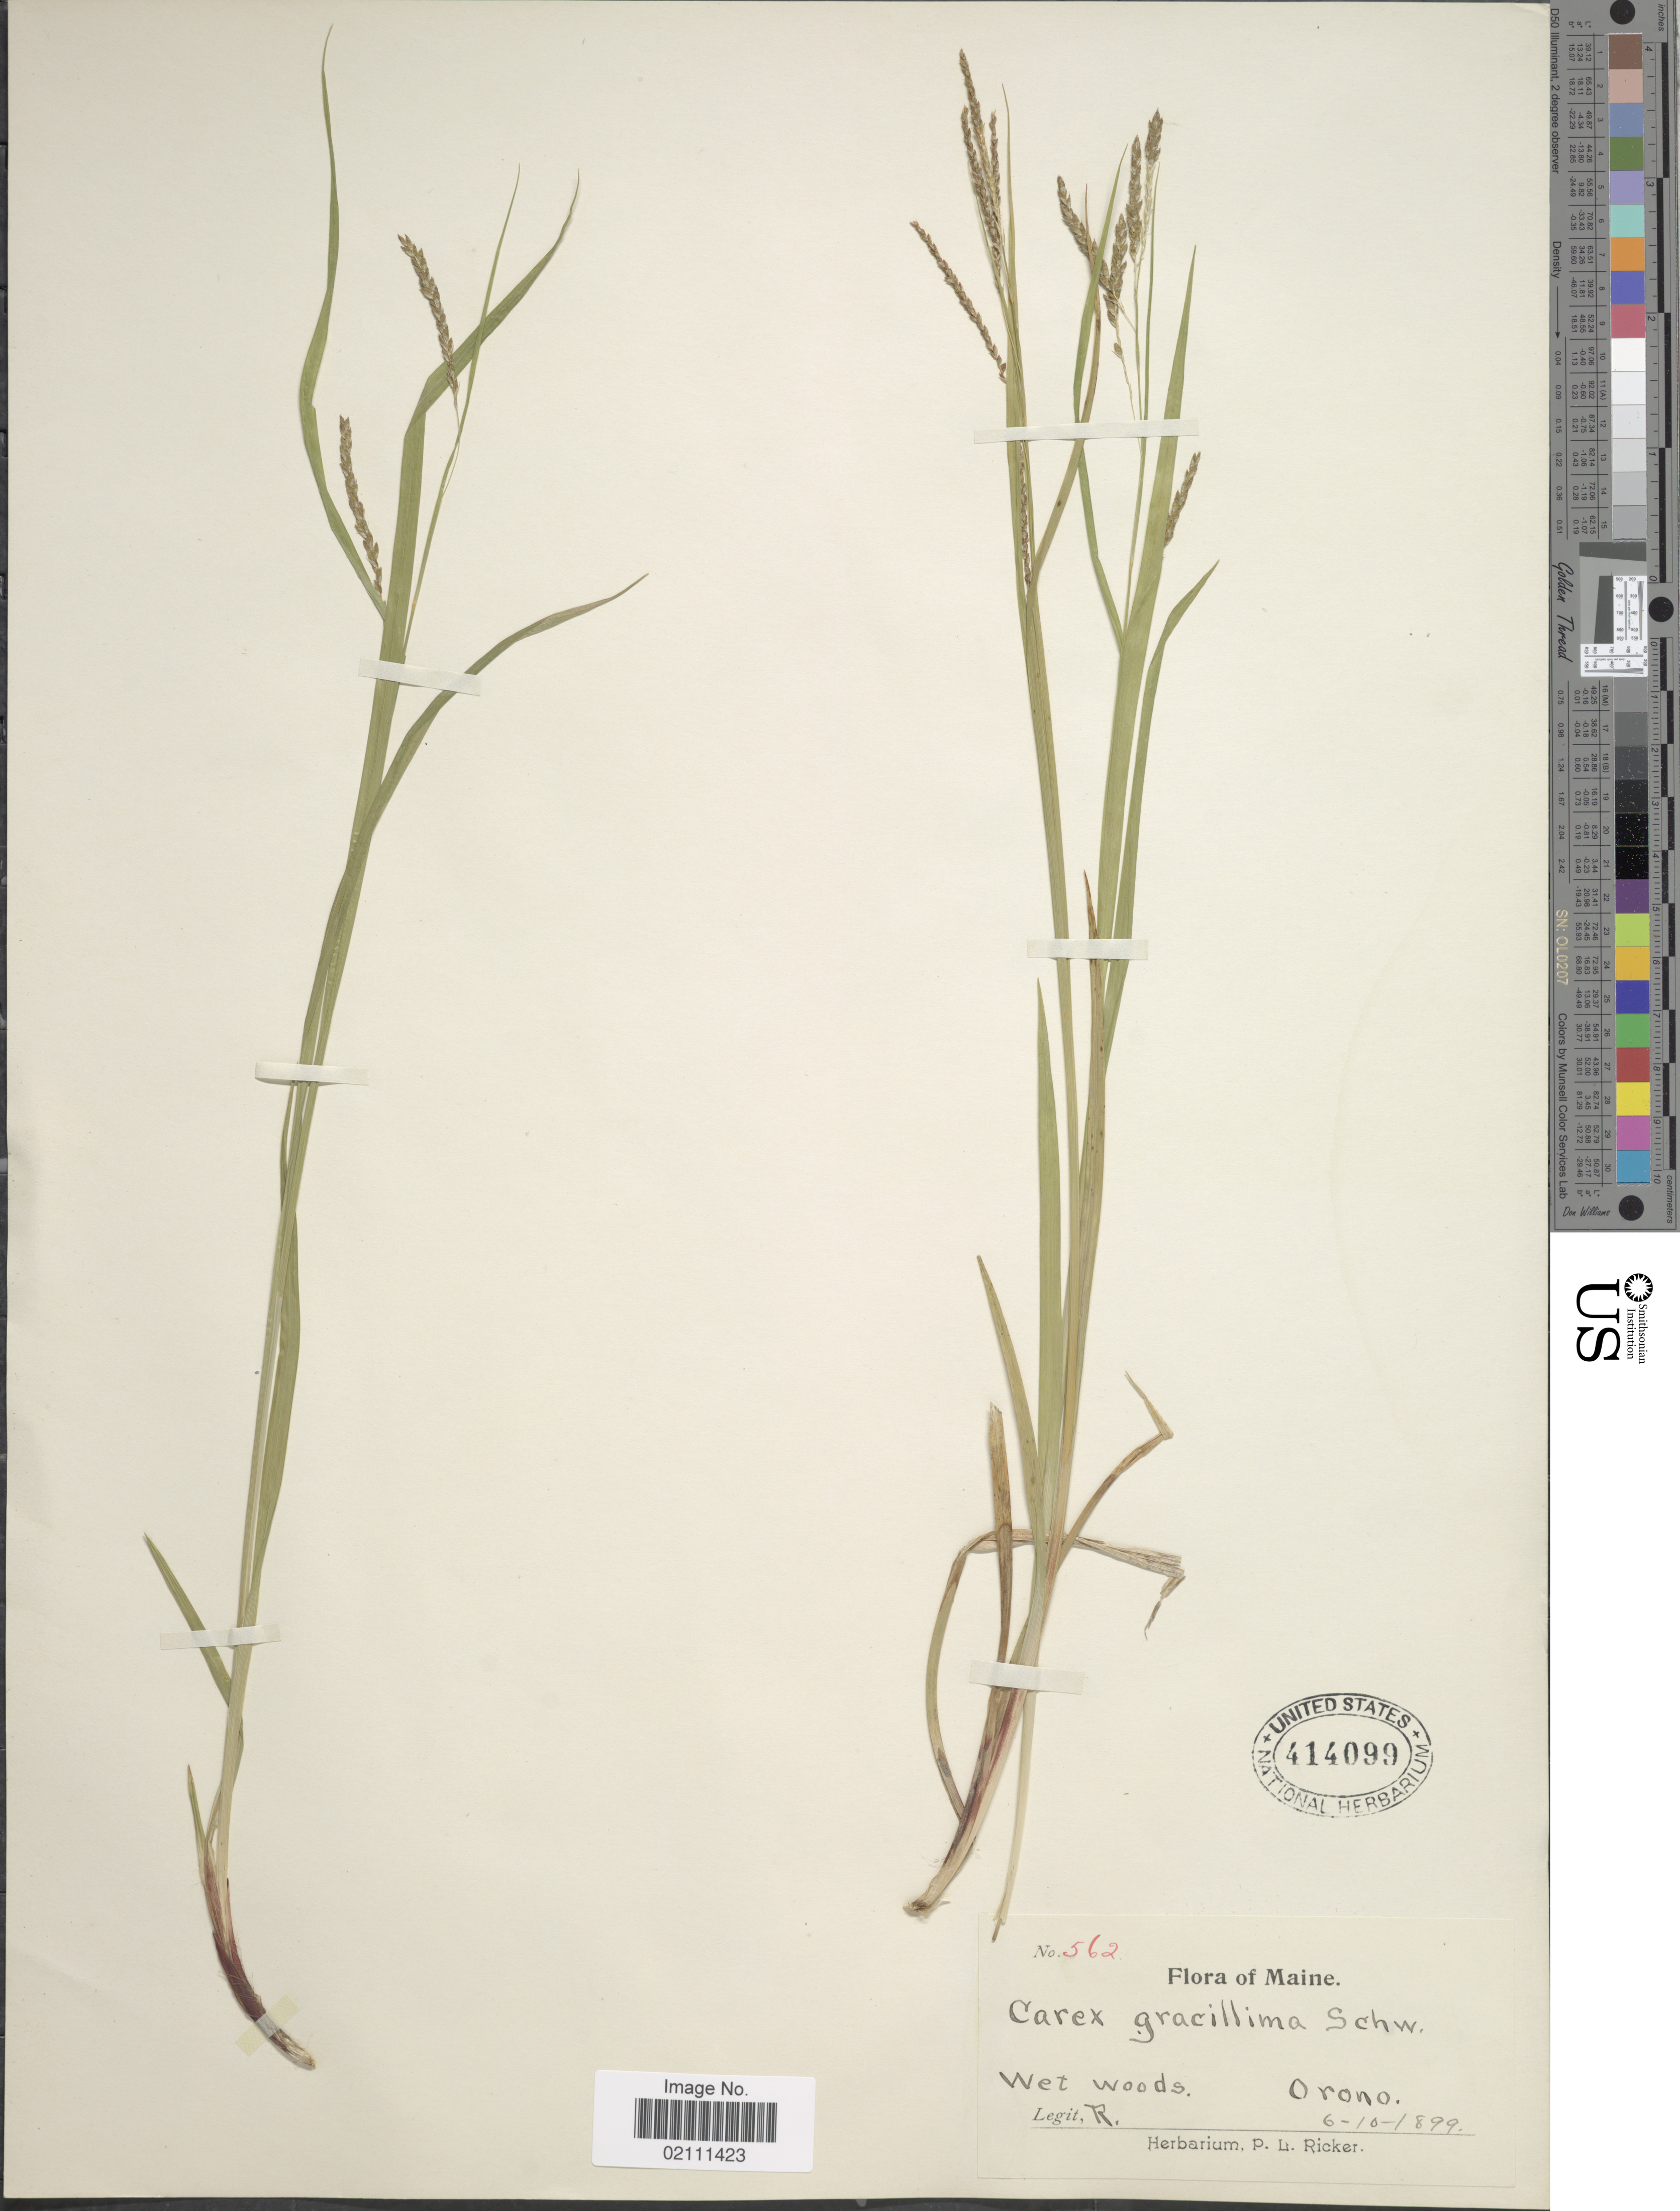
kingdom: Plantae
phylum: Tracheophyta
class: Liliopsida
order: Poales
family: Cyperaceae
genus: Carex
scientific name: Carex gracillima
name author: Schwein.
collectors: P. Ricker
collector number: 562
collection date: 1899-06-10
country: United States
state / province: Maine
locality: Wet woods, Orono.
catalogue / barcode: US 414099